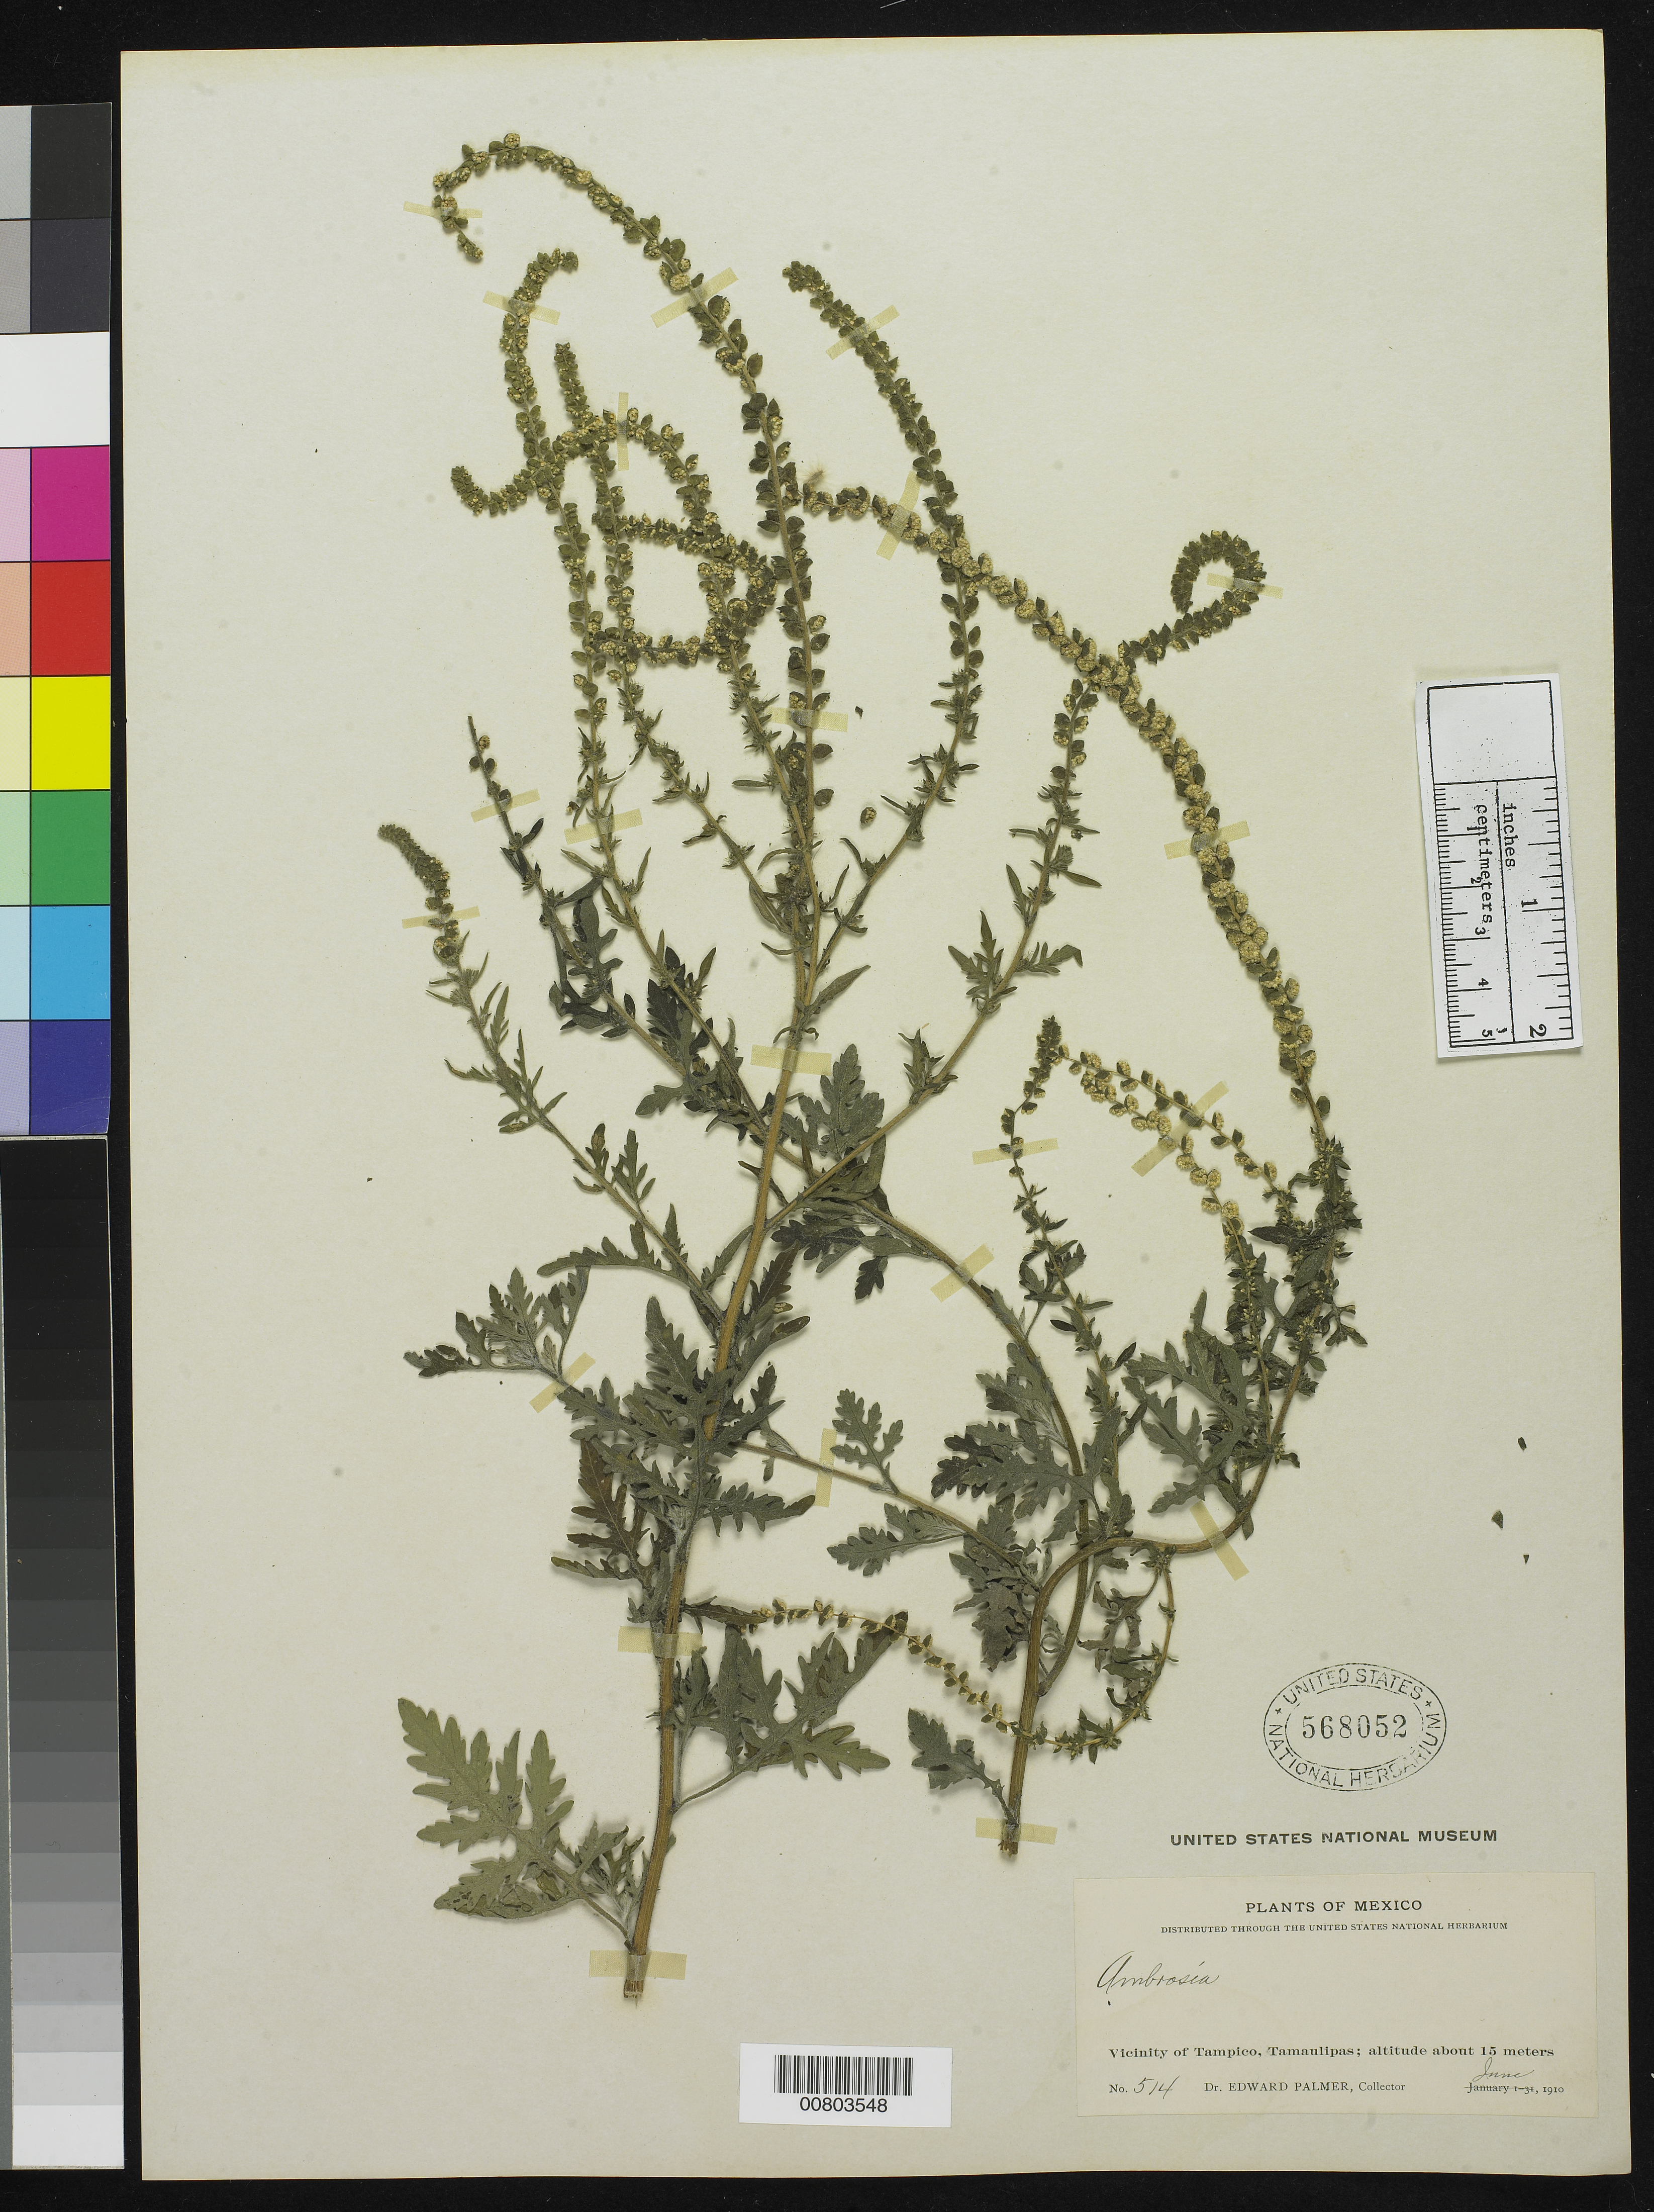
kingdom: Plantae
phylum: Tracheophyta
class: Magnoliopsida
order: Asterales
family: Asteraceae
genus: Ambrosia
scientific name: Ambrosia sp.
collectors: E. Palmer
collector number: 514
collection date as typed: Jun 1910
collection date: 1910-06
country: Mexico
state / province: Tamaulipas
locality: Vicinity of Tampico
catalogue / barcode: US 568052